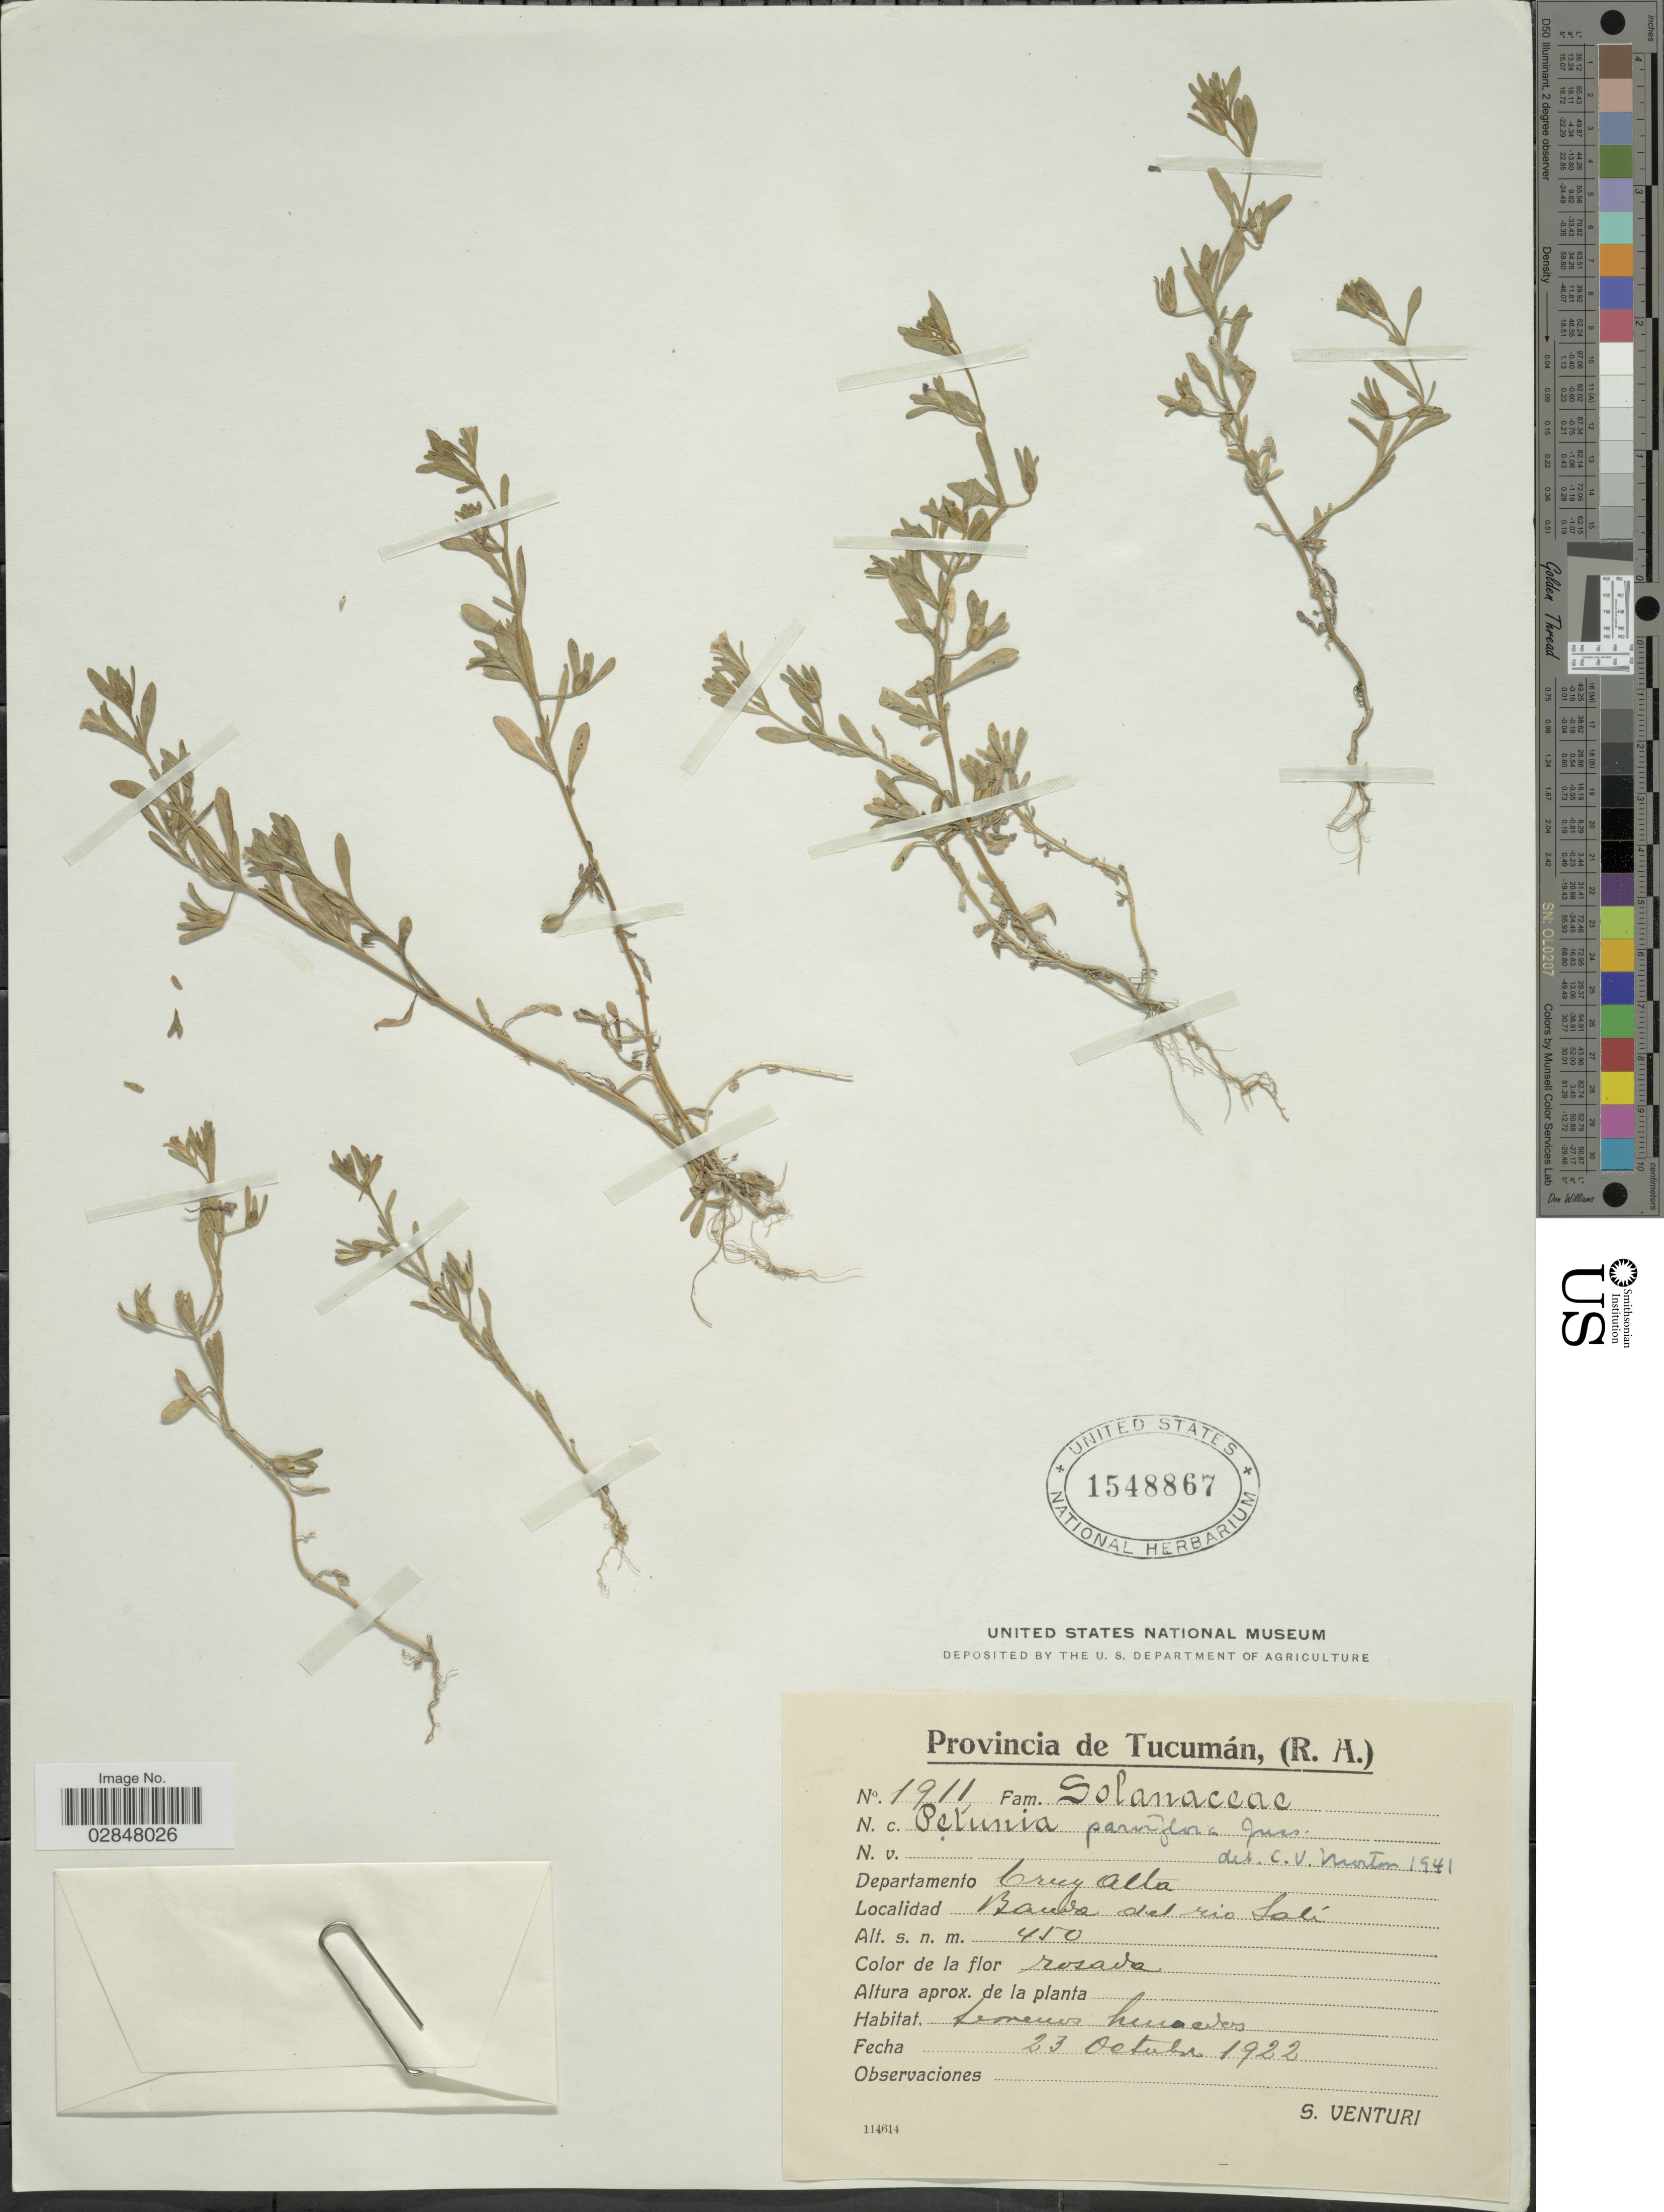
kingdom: Plantae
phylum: Tracheophyta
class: Magnoliopsida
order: Solanales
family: Solanaceae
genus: Petunia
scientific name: Petunia parviflora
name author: Juss.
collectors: S. Venturi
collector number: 1911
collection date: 1922-10-23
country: Argentina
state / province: Tucuman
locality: (R.A.), Departamento Cruz Alta, Banca del rio Salí.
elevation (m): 450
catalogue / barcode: US 1548867